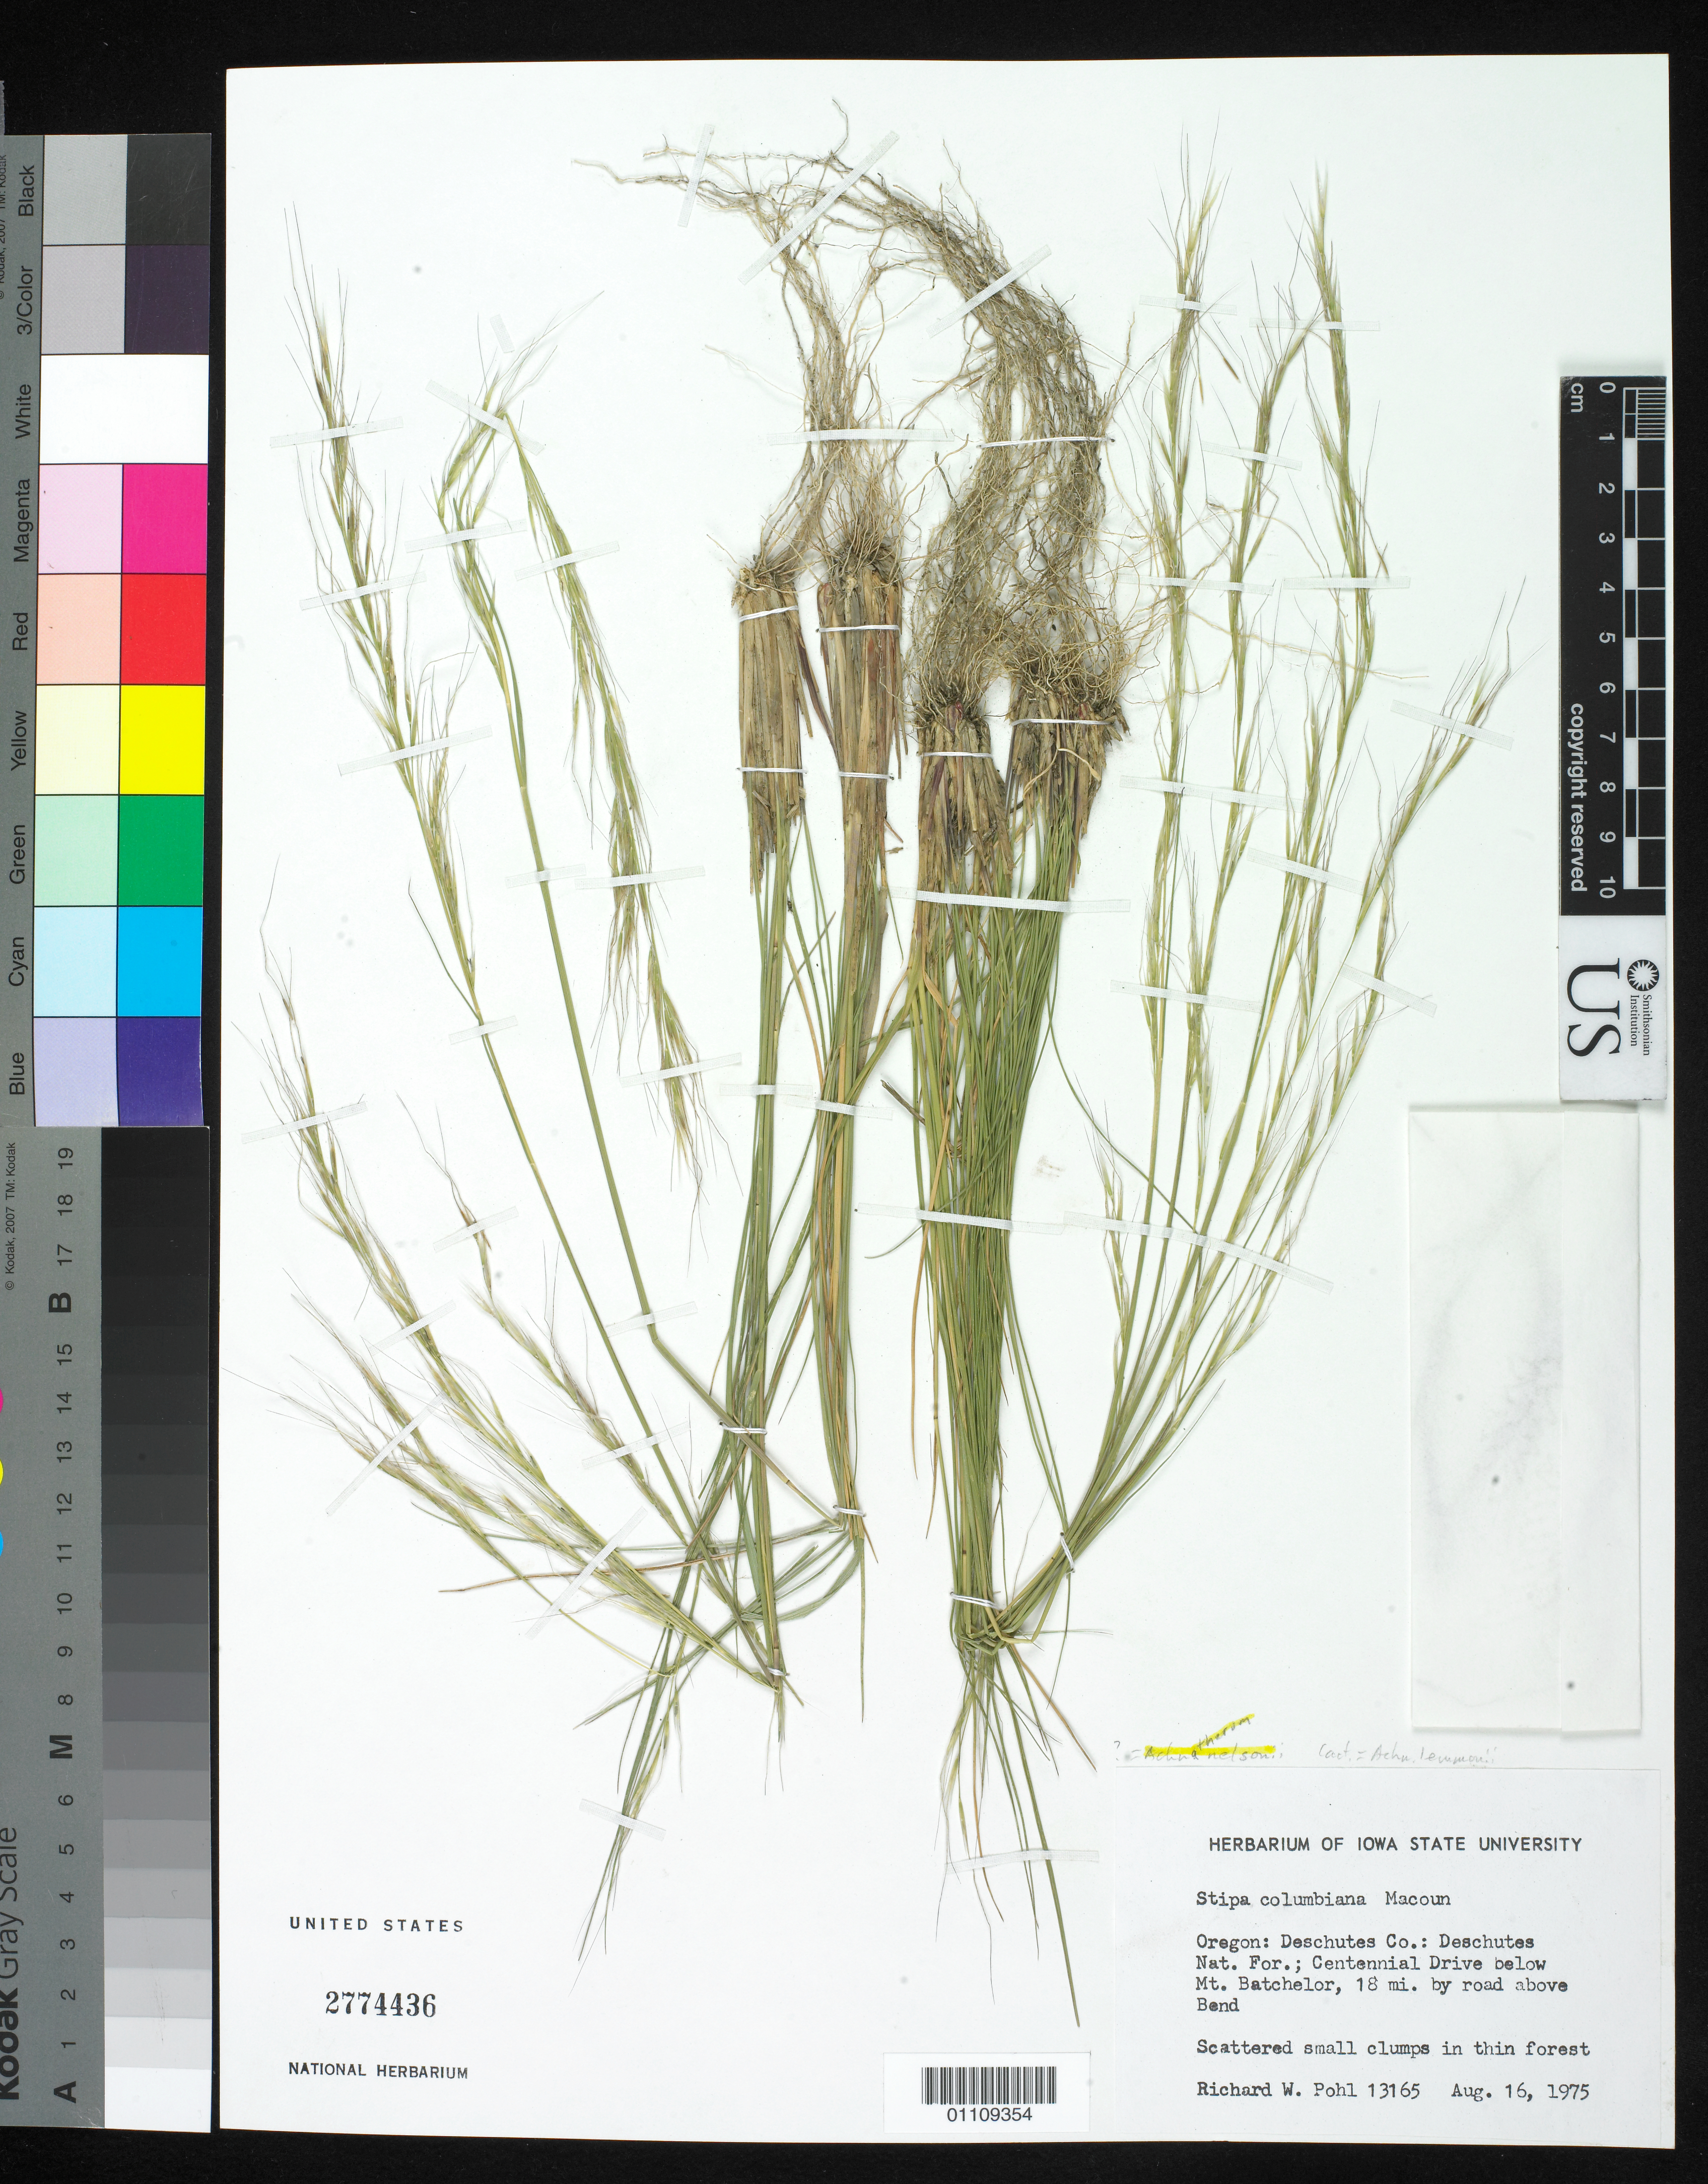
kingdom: Plantae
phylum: Tracheophyta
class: Liliopsida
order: Poales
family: Poaceae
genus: Eriocoma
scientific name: Eriocoma nelsonii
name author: (Scribn.) Romasch.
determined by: Poaceae Reorganization Project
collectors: R. W. Pohl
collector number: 13165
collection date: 1975-08-16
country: United States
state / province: Oregon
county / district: Deschutes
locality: Deschutes National Forest; Centennial Drive below Mt. Batchelor, 18 mi. by road about Bend.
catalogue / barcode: US 2774436